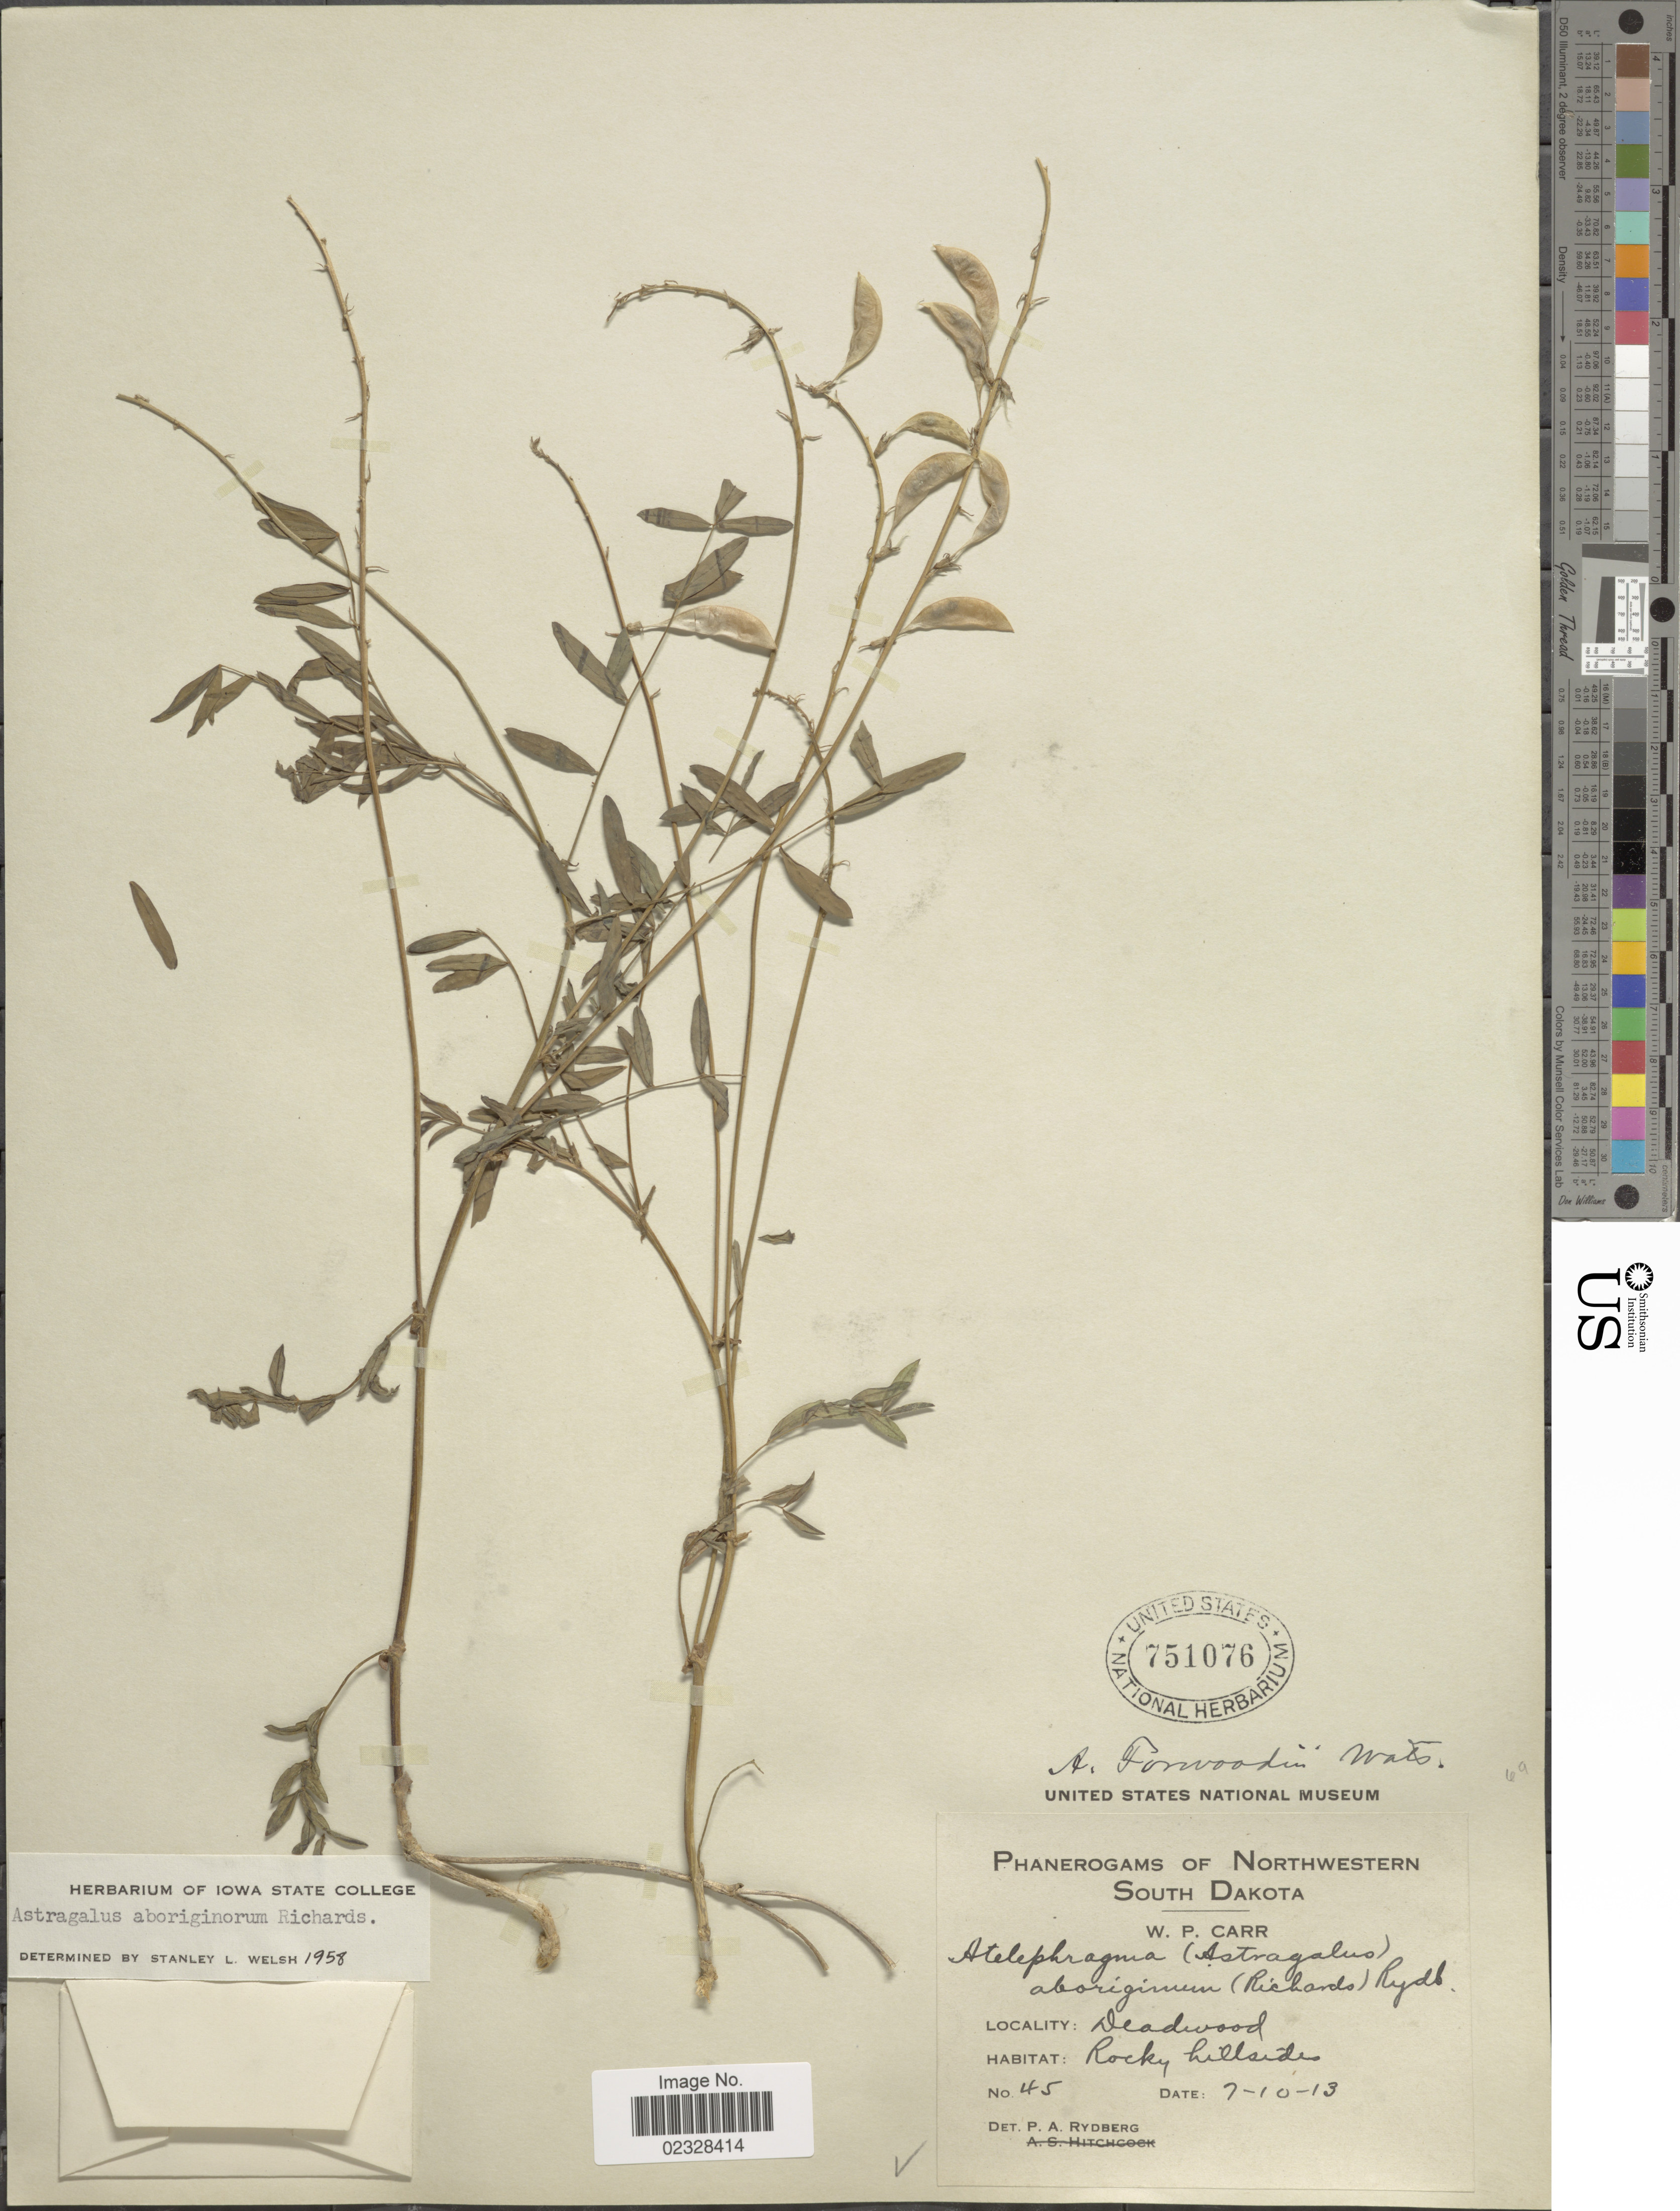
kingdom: Plantae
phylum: Tracheophyta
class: Magnoliopsida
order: Fabales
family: Fabaceae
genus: Astragalus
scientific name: Astragalus aboriginum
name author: Richardson ex Spreng.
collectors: W. Carr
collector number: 45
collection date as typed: Transcribed d/m/y: 10/7/13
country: United States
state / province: South Dakota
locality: Deadwoos, Northwestern South Dakota, rocky hillside.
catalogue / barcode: US 751076